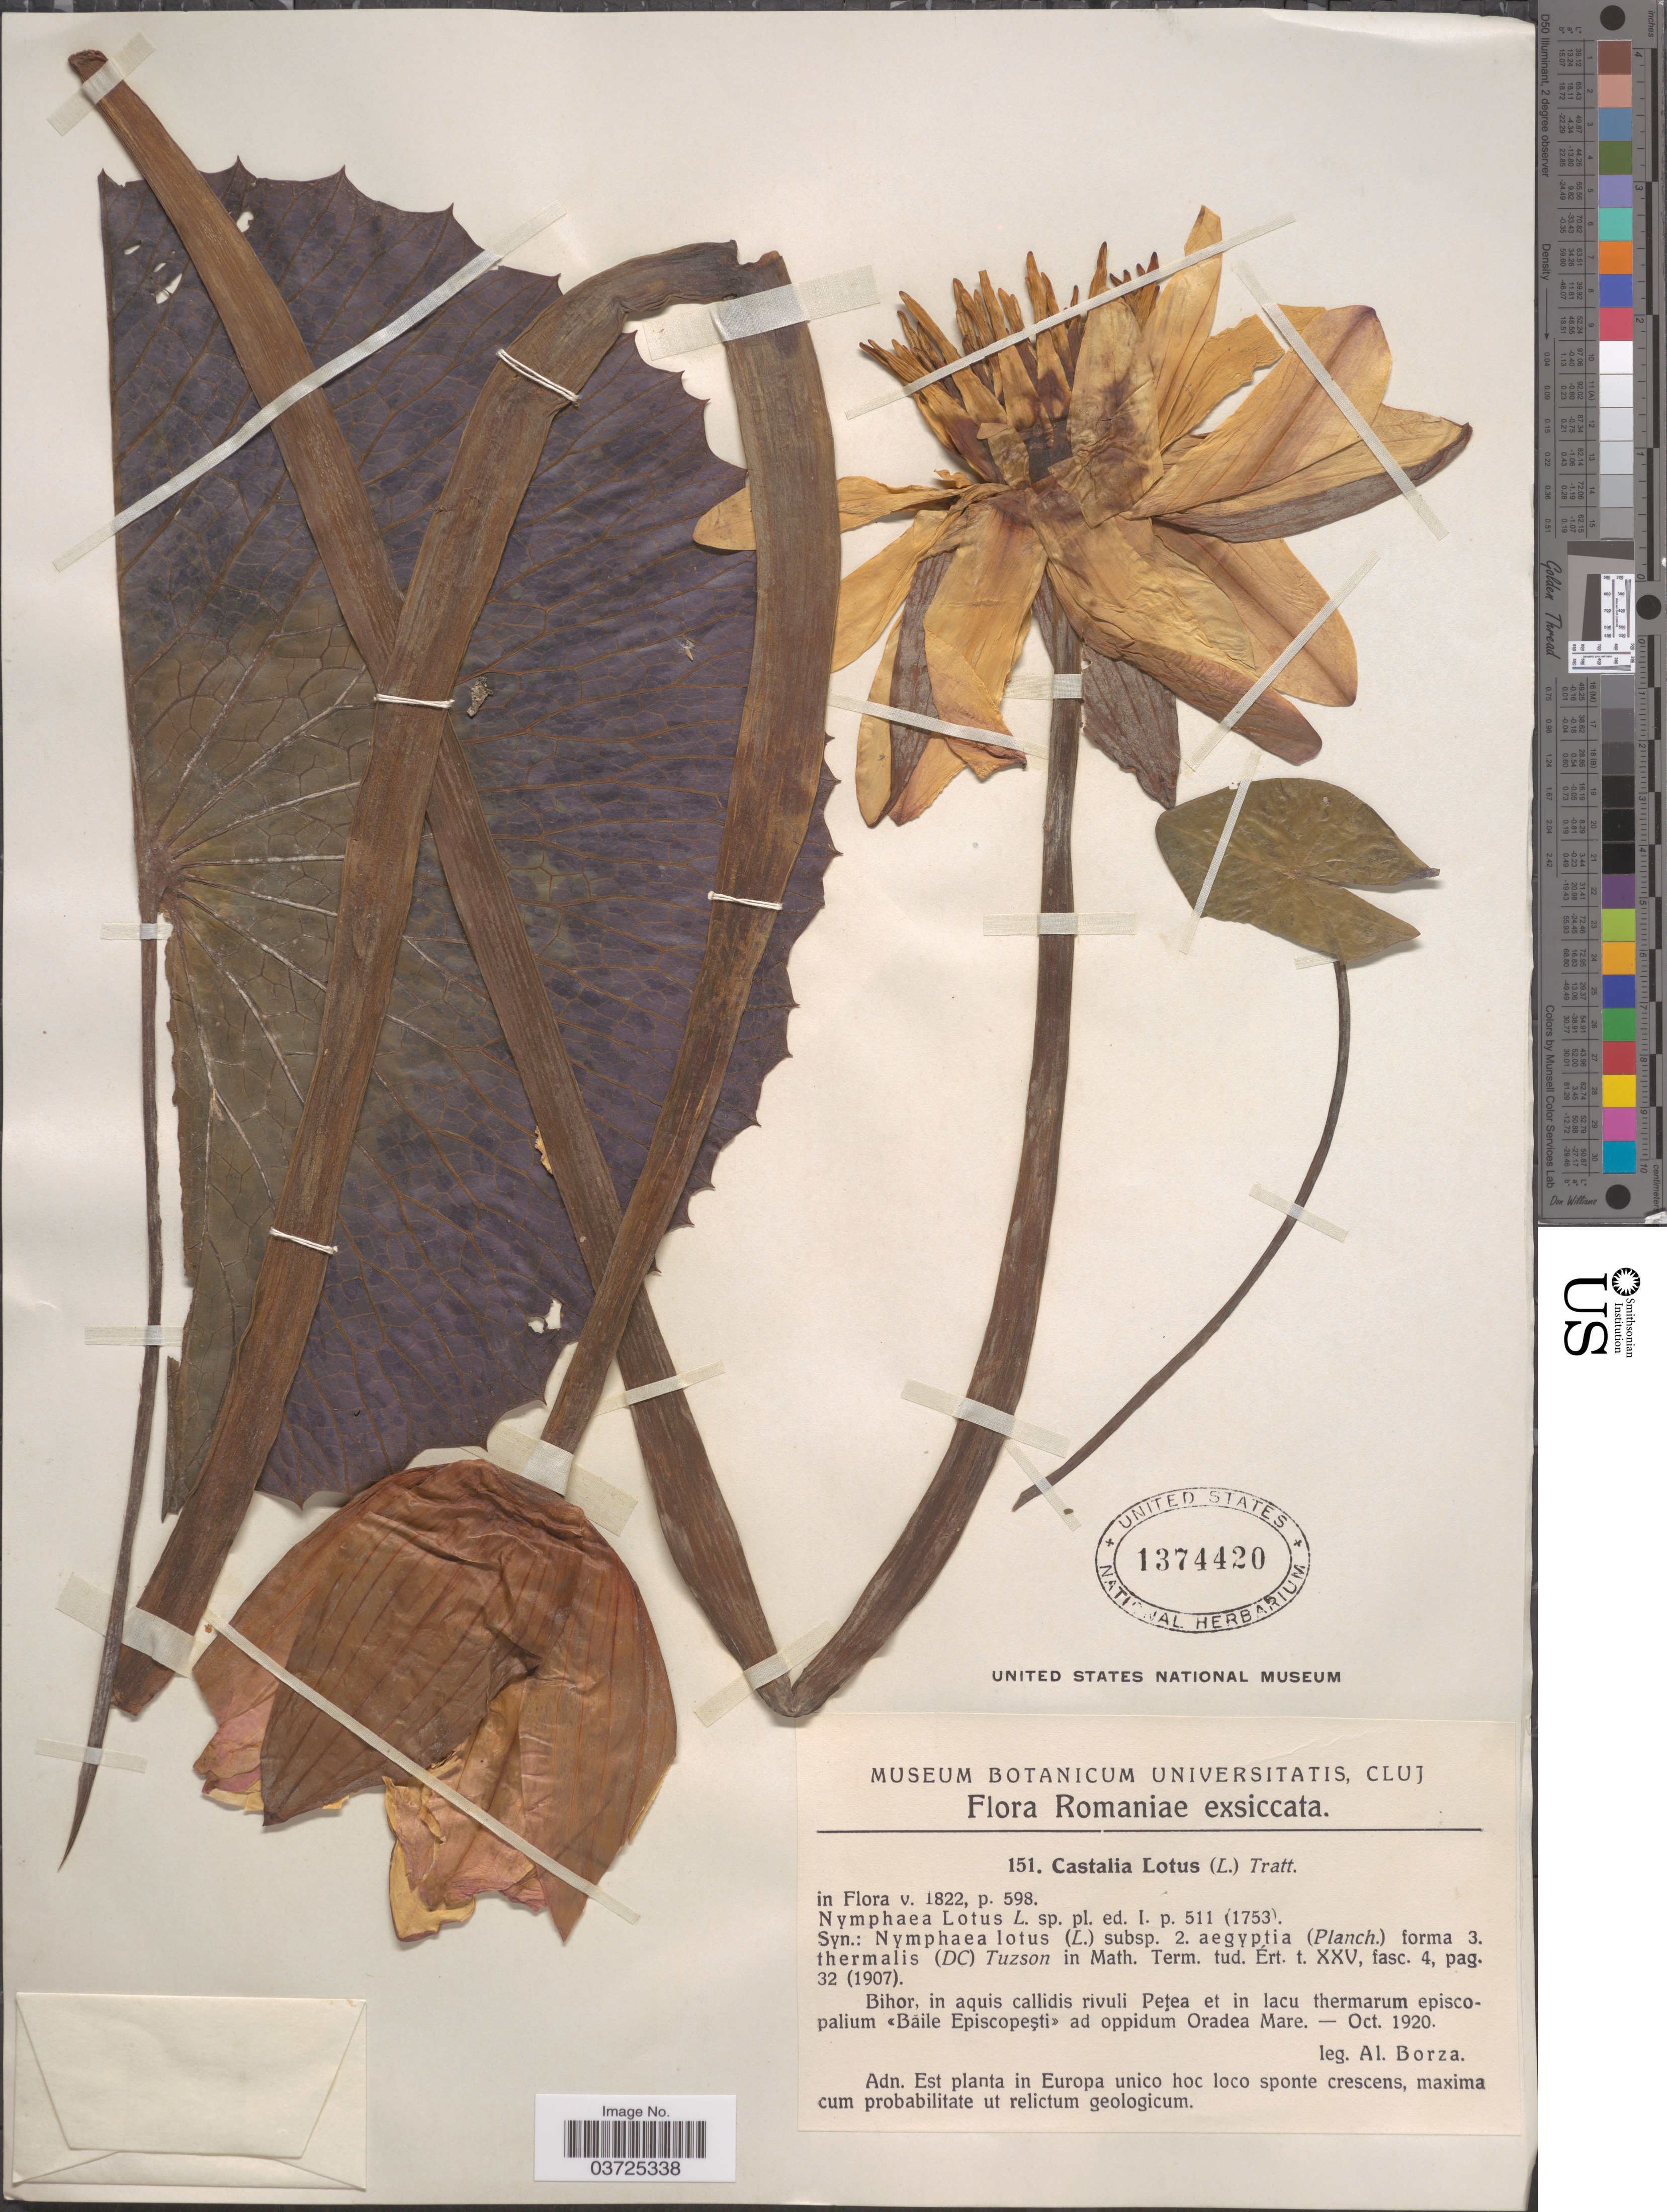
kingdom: Plantae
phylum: Tracheophyta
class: Magnoliopsida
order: Nymphaeales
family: Nymphaeaceae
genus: Nymphaea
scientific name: Nymphaea lotus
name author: L.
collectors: A. Borza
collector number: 151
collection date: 1920-10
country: Romania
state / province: Bihor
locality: Romaniae. In aquis callidis rivuli Peţea et in lacu thermarum episcopalium < Băile Episcopeşti > ad oppidum Oradea Mare.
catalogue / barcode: US 1374420